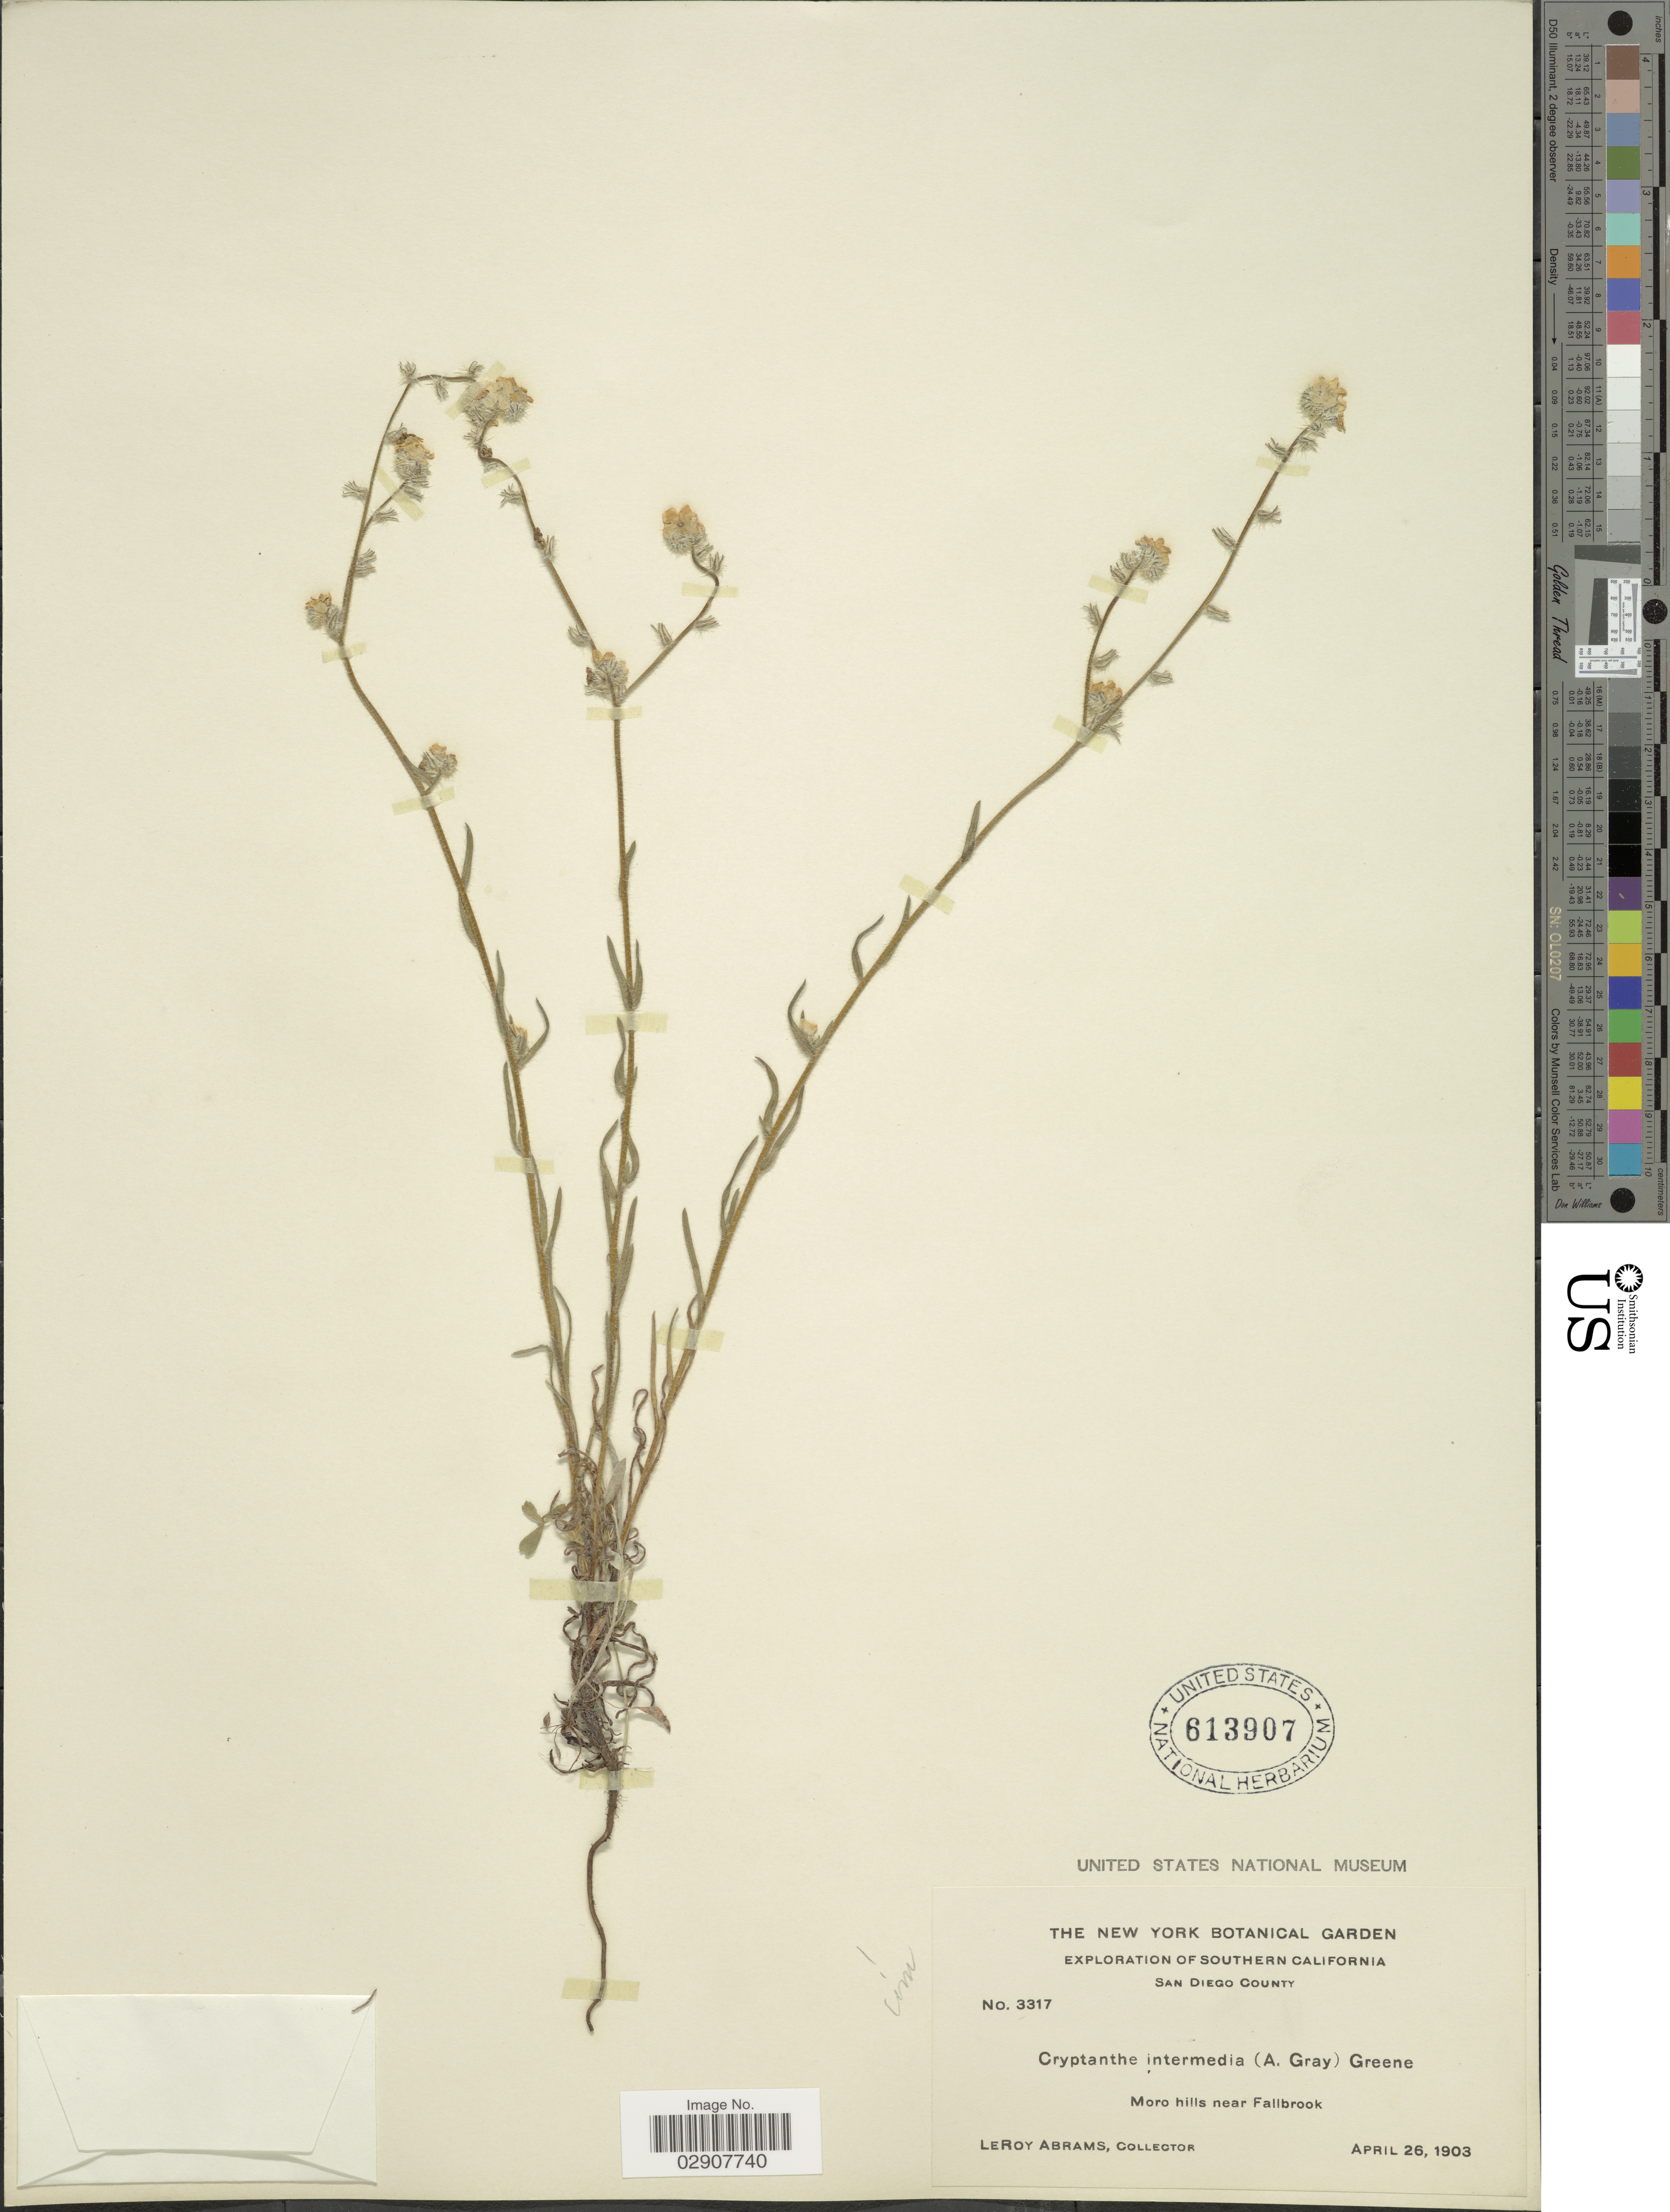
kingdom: Plantae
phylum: Tracheophyta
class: Magnoliopsida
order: Boraginales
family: Boraginaceae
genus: Cryptantha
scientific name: Cryptantha intermedia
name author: (A. Gray) Greene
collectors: L. Abrams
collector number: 3317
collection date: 1903-04-26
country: United States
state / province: California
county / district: San Diego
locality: Southern California, San Diego County, Moro hills near Fallbrook.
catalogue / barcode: US 613907